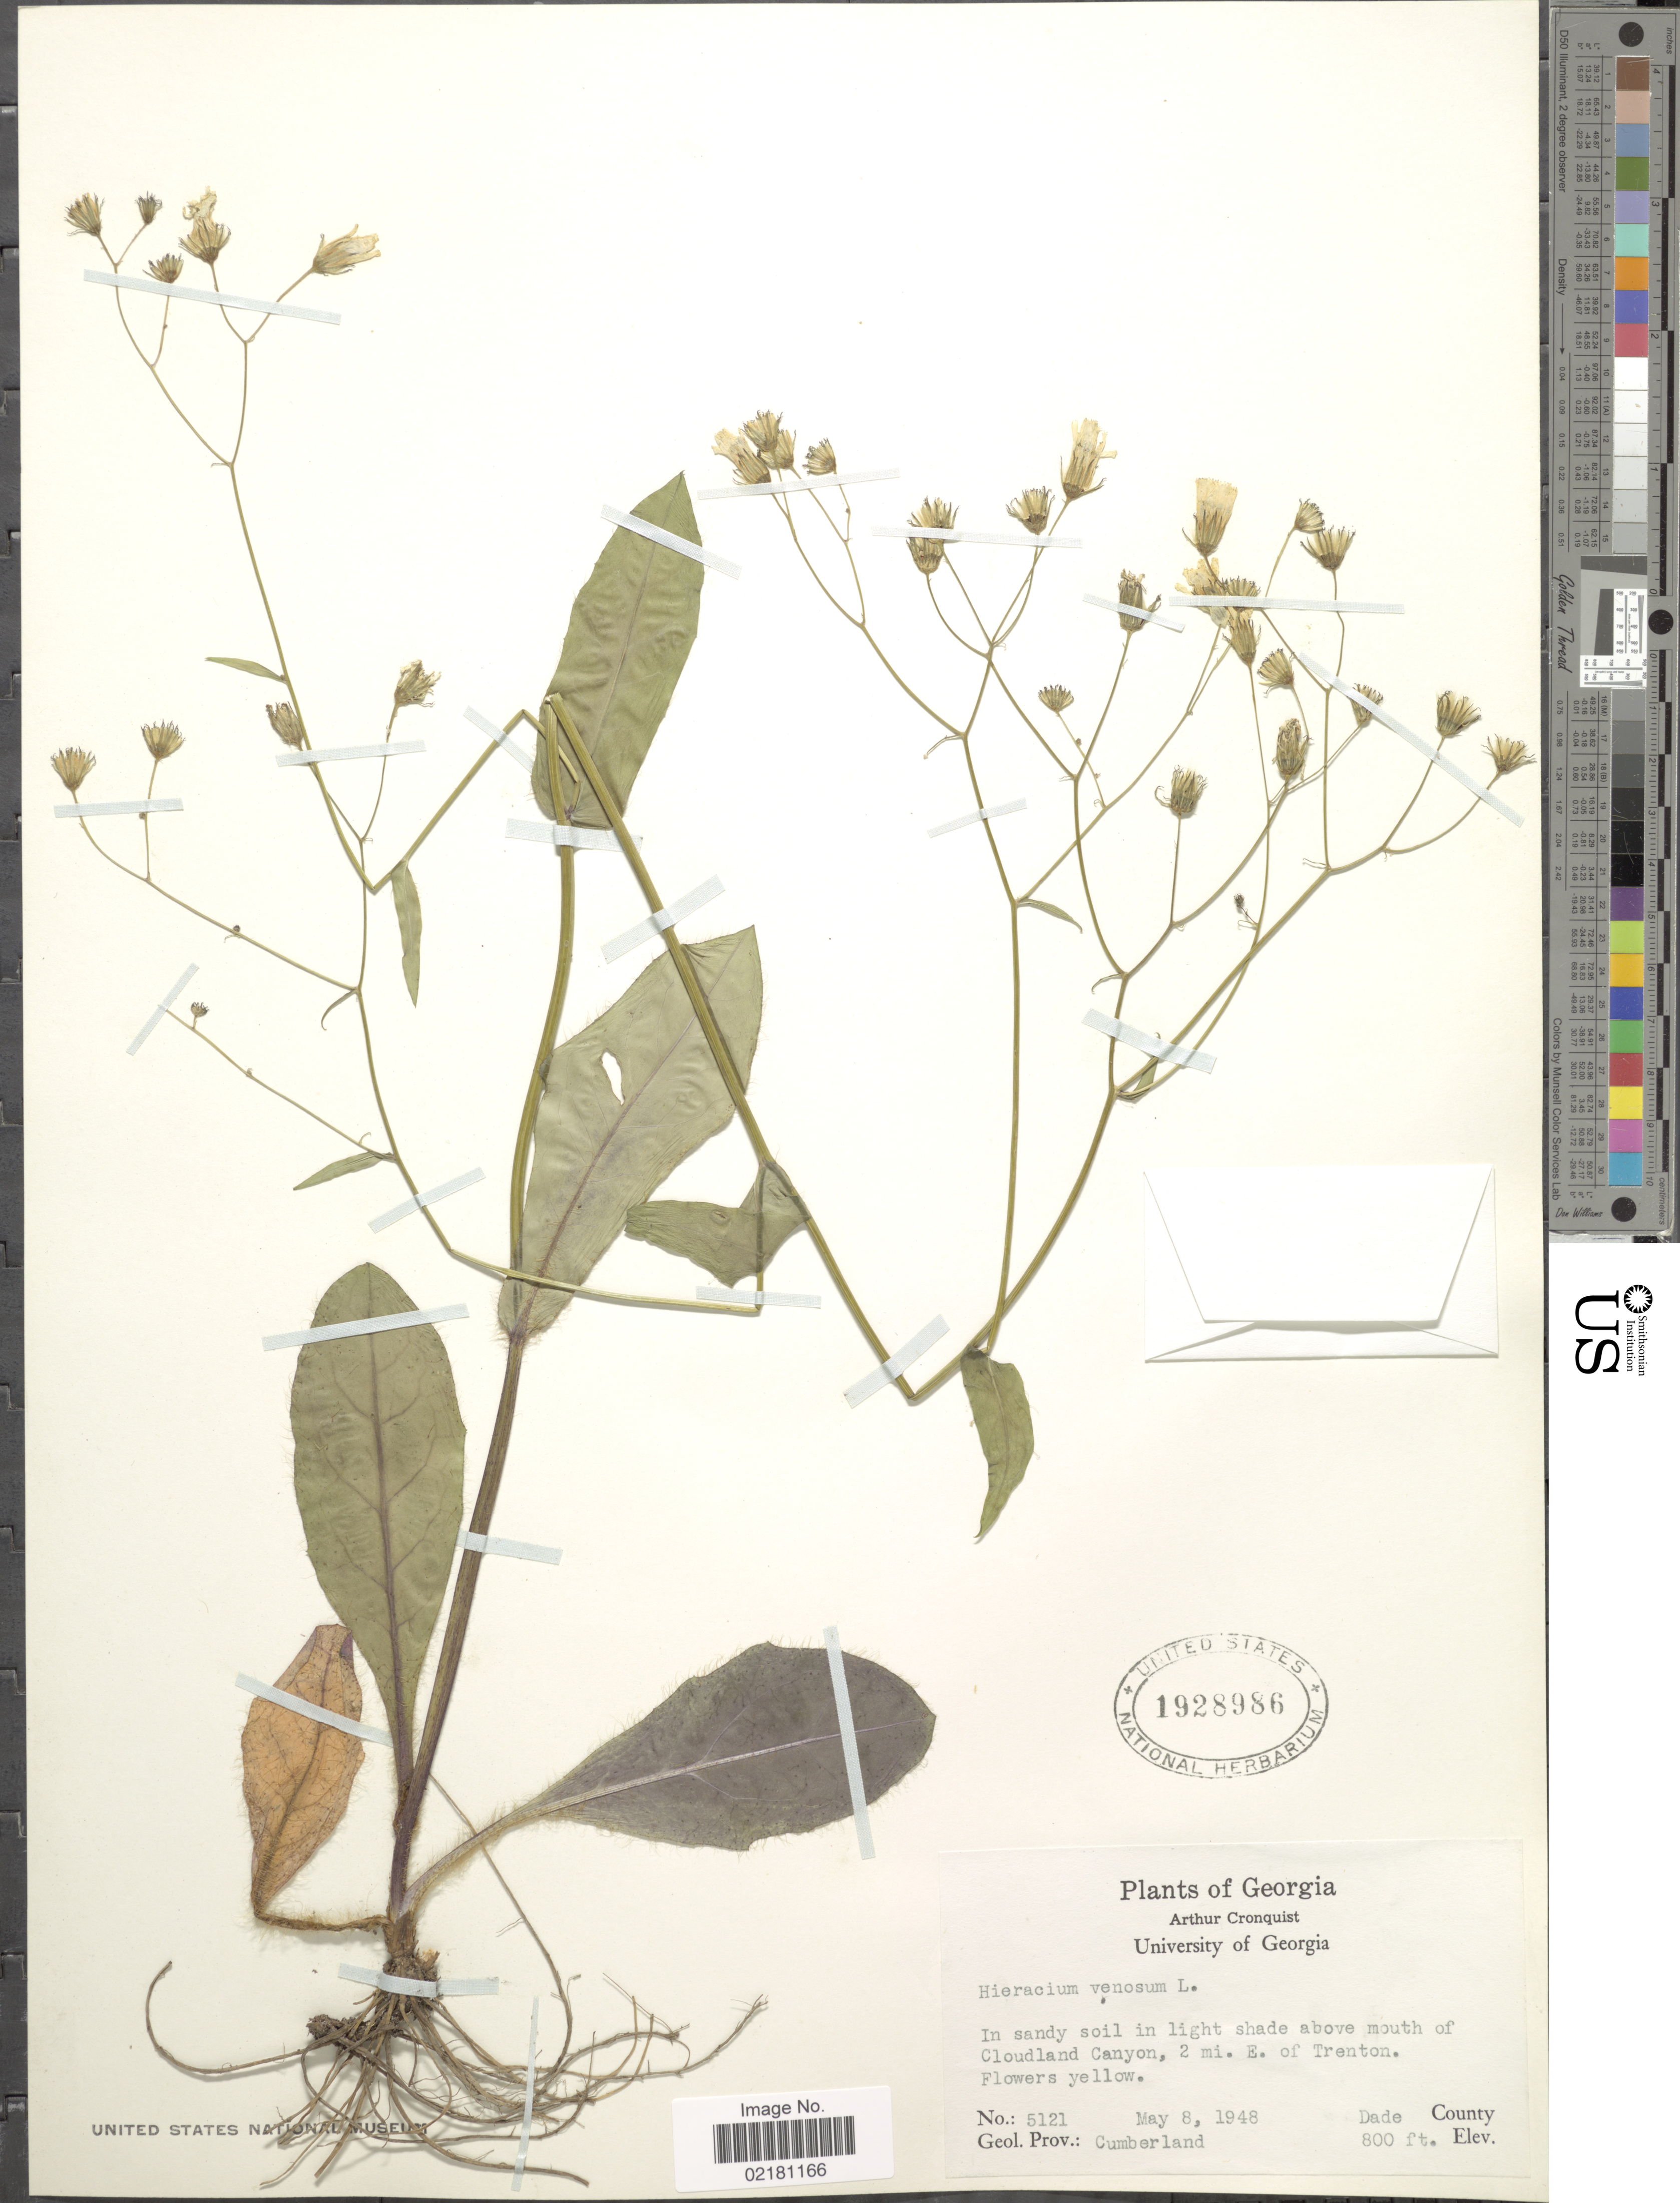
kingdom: Plantae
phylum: Tracheophyta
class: Magnoliopsida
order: Asterales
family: Asteraceae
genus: Hieracium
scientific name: Hieracium venosum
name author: L.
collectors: A. J. Cronquist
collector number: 5121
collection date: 1948-05-08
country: United States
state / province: Georgia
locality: In sandy soil in light shade above mouth of Cloudland Canyon, 2 mi. E. of Trenton. Dade County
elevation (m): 244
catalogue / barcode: US 1928986